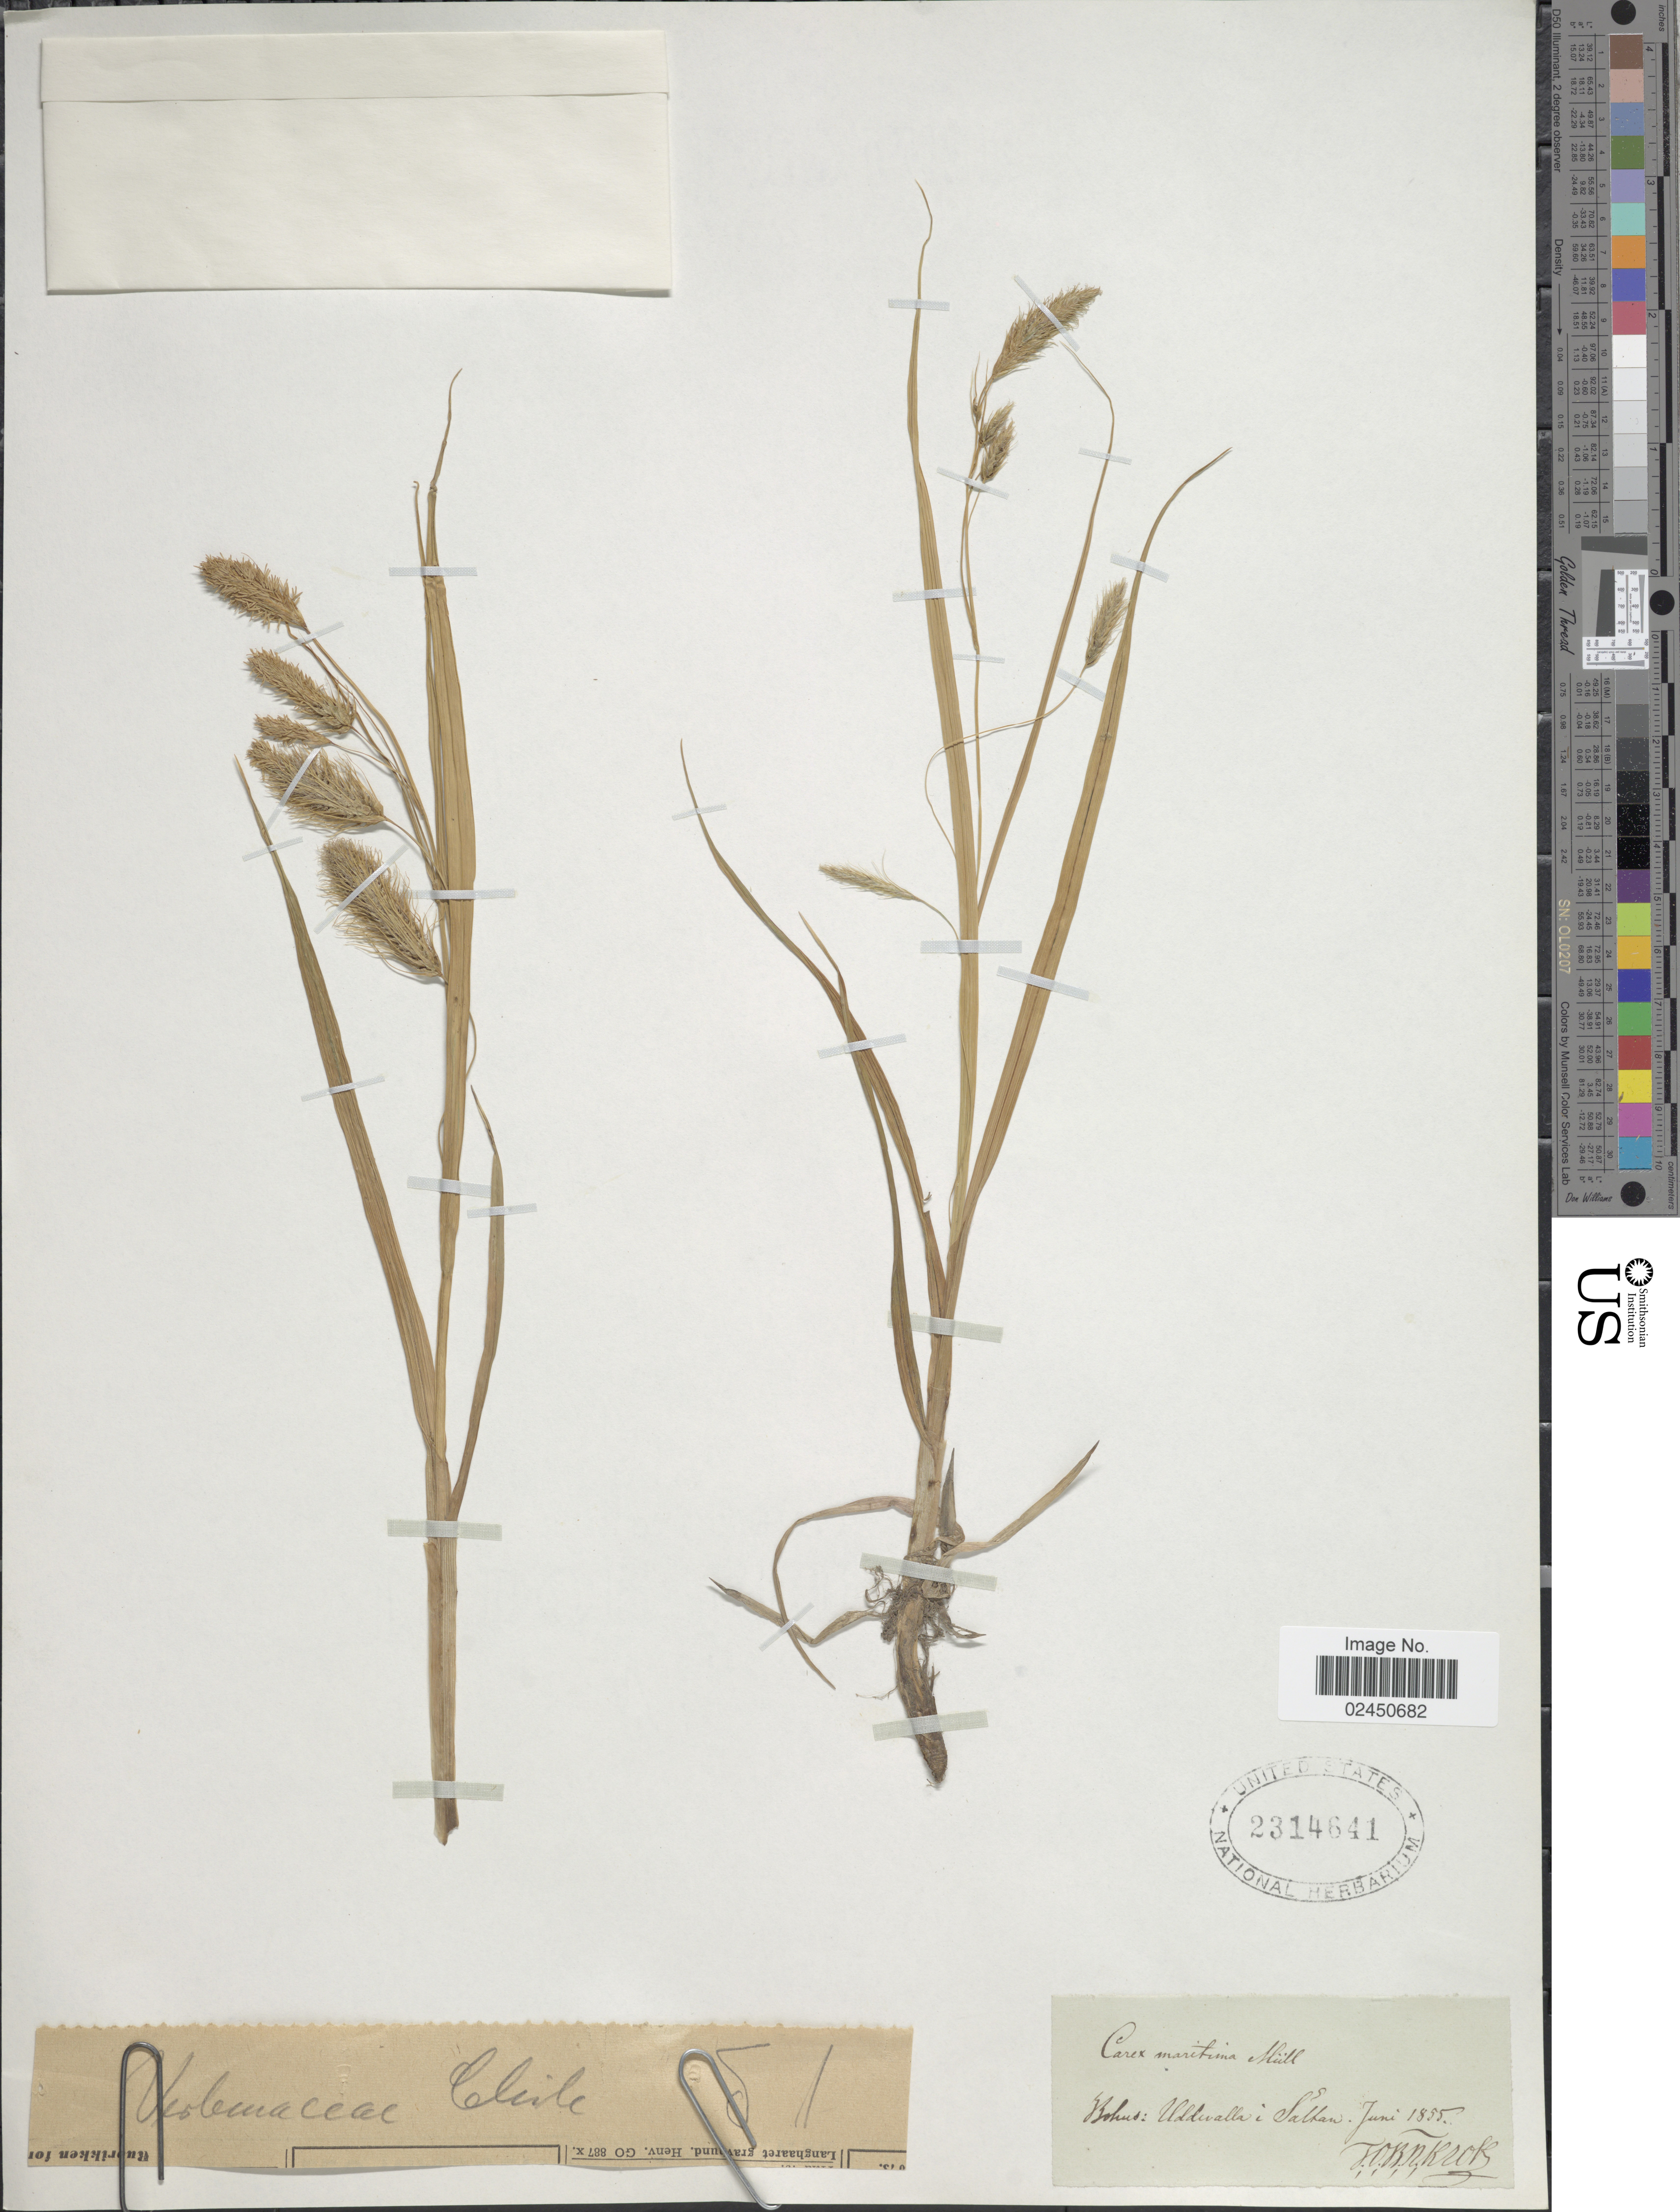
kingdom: Plantae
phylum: Tracheophyta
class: Liliopsida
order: Poales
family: Cyperaceae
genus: Carex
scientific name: Carex maritima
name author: Gunnerus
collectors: T. Krok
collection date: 1855-06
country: Sweden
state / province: Västra Götaland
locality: Bohus, Uddevalla i Sältan.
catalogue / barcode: US 2314641